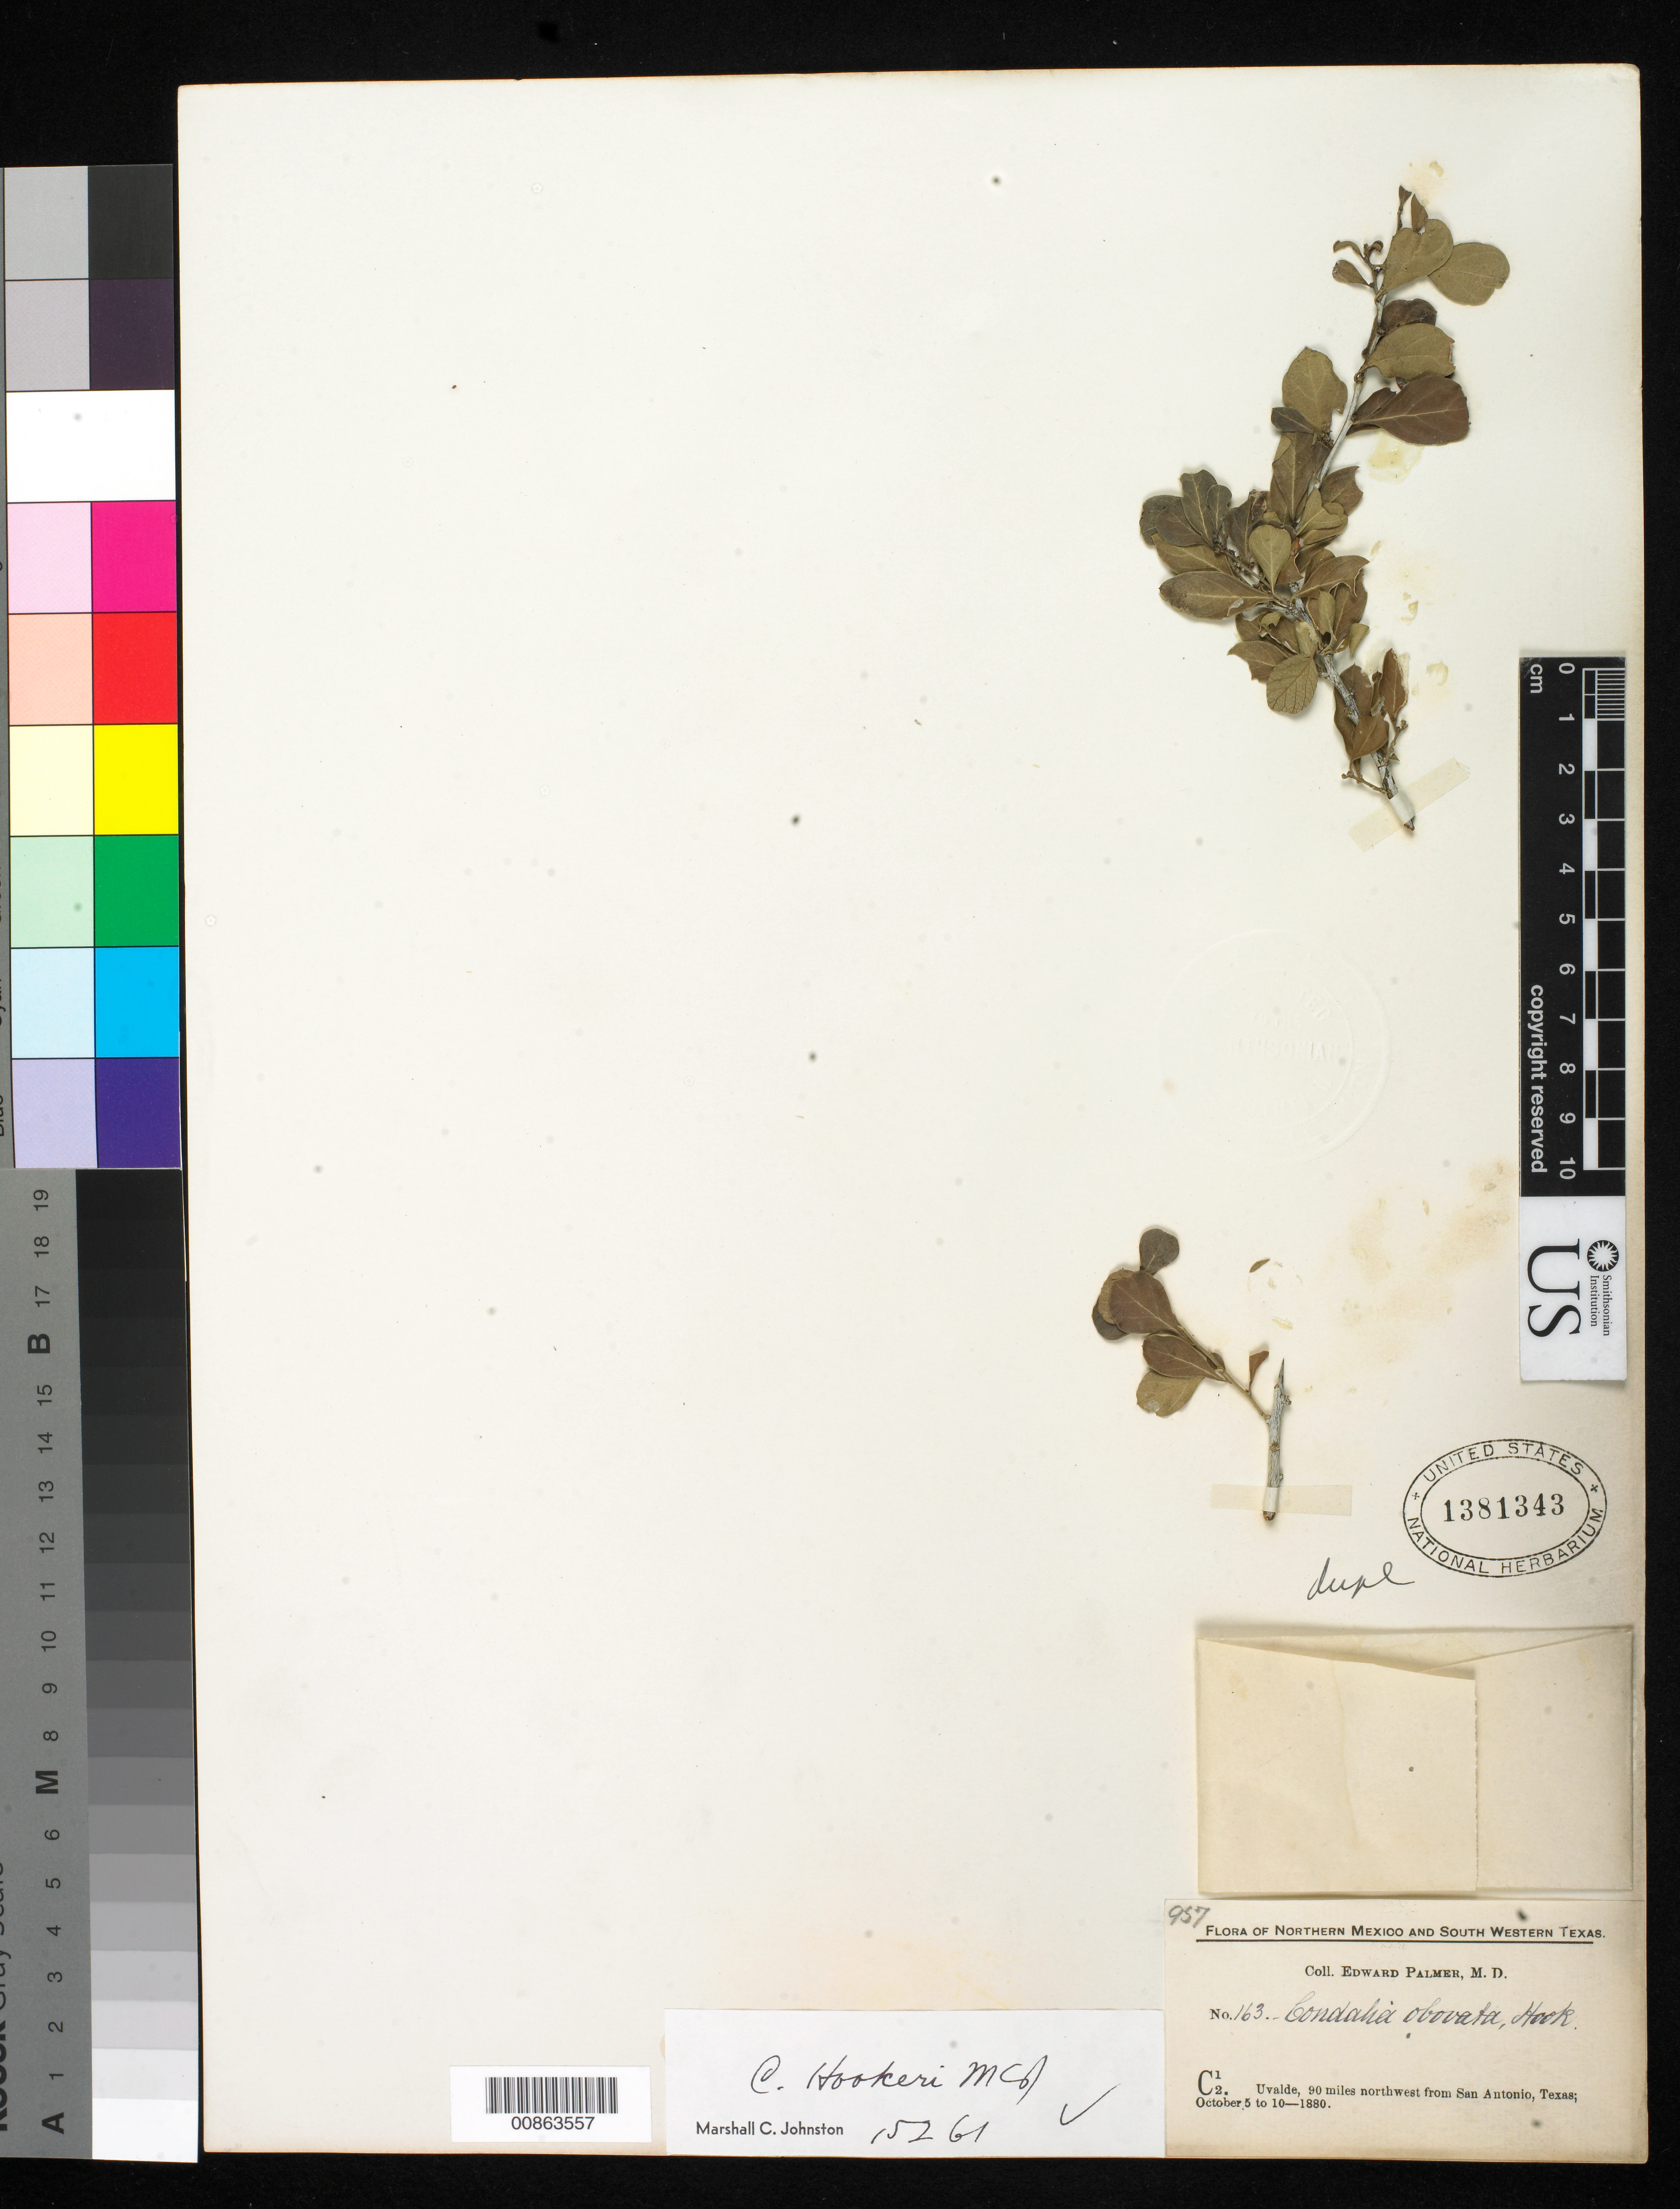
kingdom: Plantae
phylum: Tracheophyta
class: Magnoliopsida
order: Rosales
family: Rhamnaceae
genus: Condalia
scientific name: Condalia hookeri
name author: M.C. Johnst.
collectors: E. Palmer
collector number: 163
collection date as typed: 05 Oct 1880 to 10 Oct 1880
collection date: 1880-10-05/1880-10-10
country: United States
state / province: Texas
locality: C12. Uvalde, 90 miles northwest from San Antonio, Texas.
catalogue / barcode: US 1381343